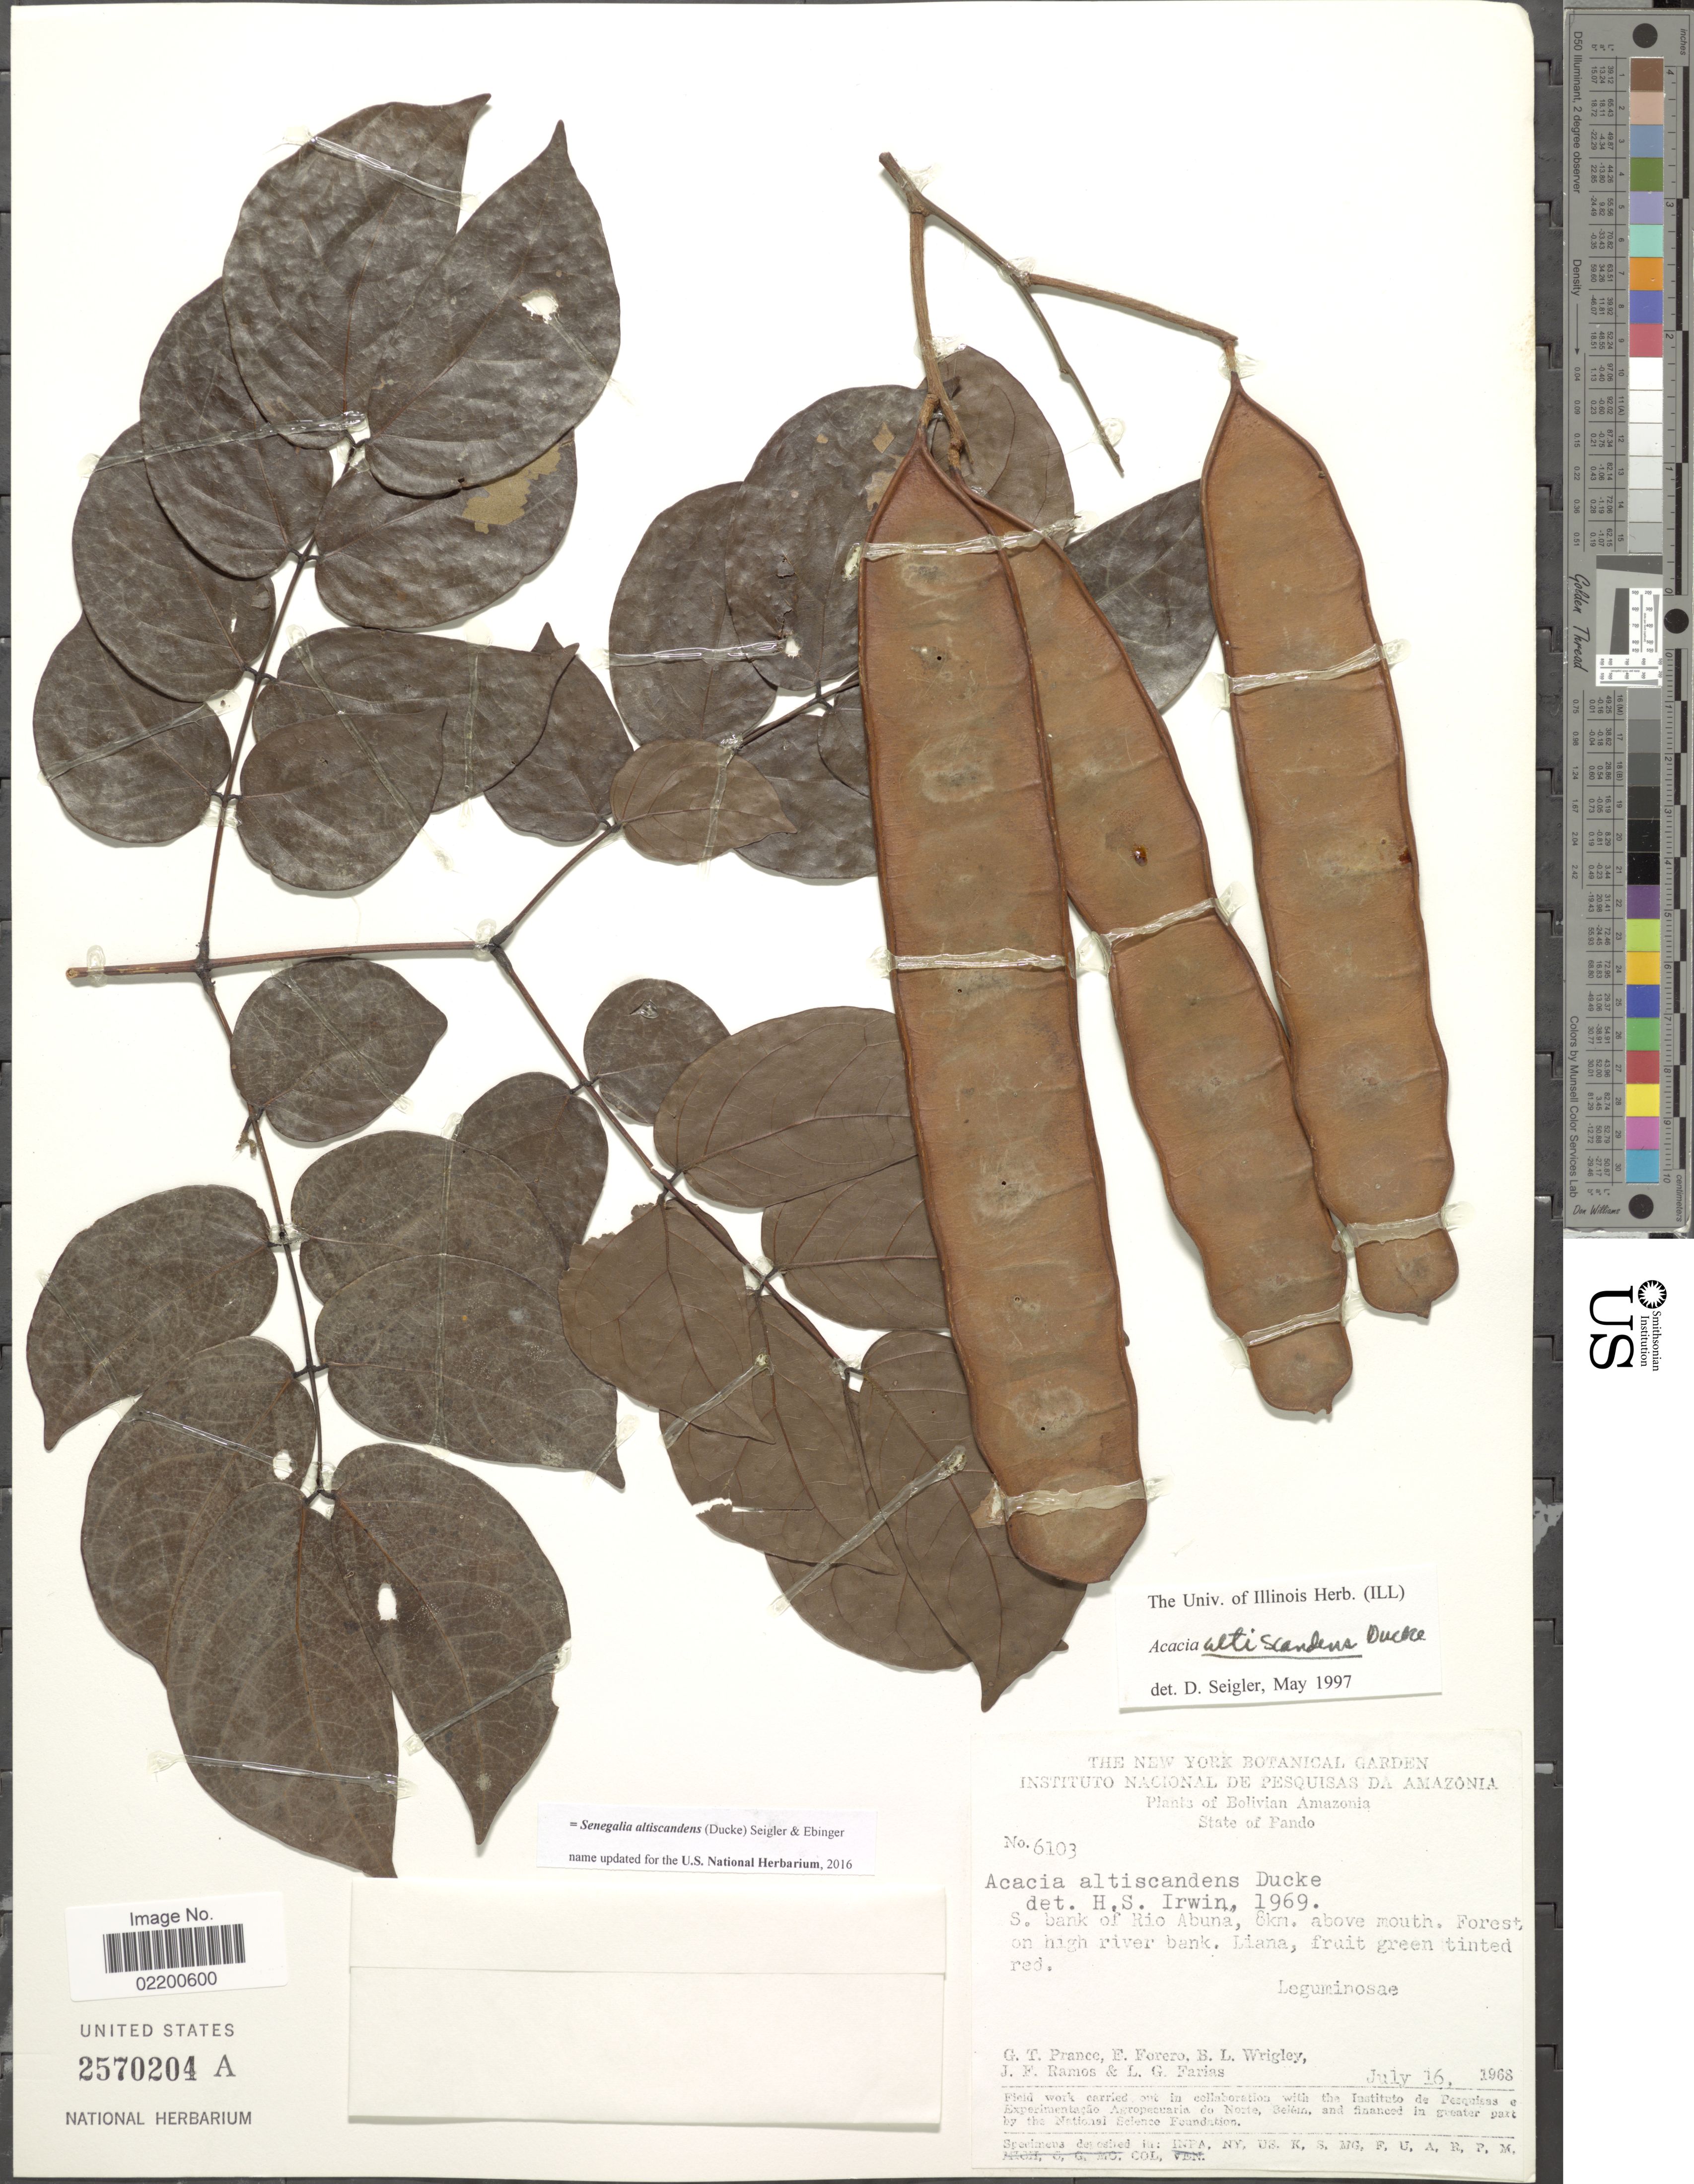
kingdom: Plantae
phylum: Tracheophyta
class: Magnoliopsida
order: Fabales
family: Fabaceae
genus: Senegalia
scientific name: Senegalia altiscandens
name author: (Ducke) Seigler & Ebinger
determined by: Terra, Vanessa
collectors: G. T. Prance, E. Forero, B. L. Wrigley, J. F. Ramos & L. G. Farias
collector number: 6103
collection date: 1968-07-16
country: Bolivia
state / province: Pando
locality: State of Pando, Bolivian Amazonia, S. bank of Rio Abuna, 8 km. above mouth, Forest on high river bank, Liana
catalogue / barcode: US 2570204A